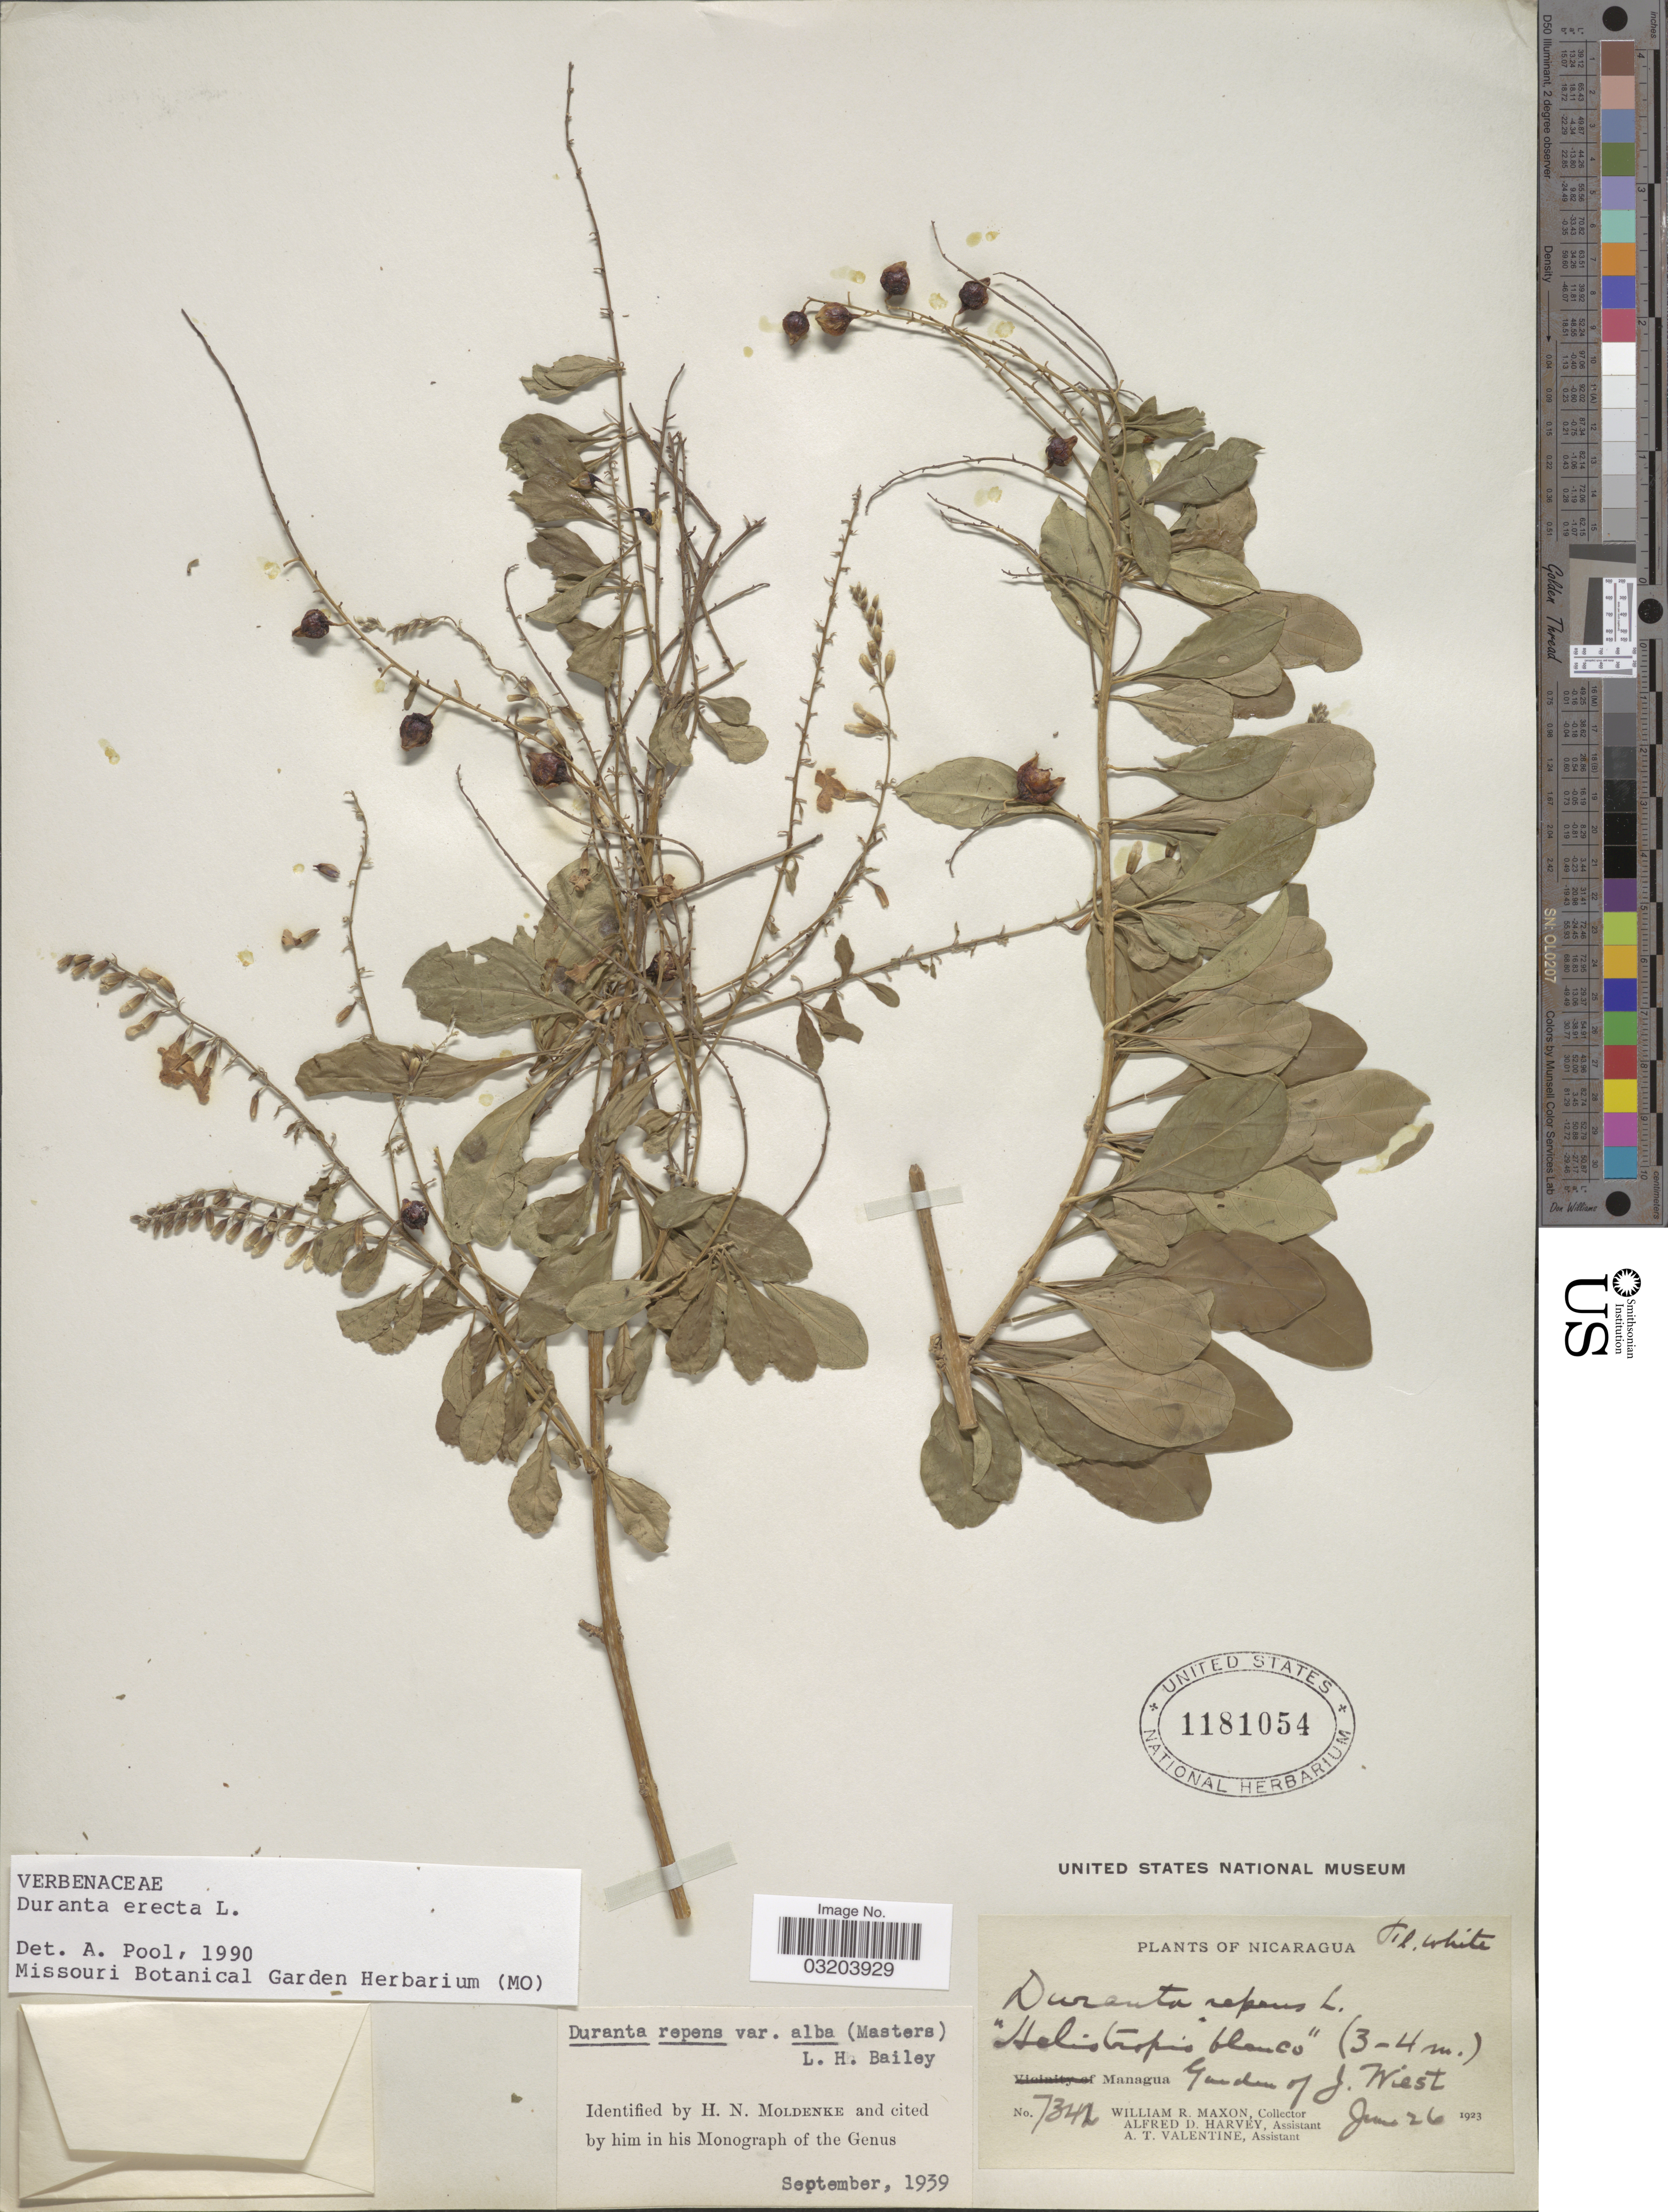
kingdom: Plantae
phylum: Tracheophyta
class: Magnoliopsida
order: Lamiales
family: Verbenaceae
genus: Duranta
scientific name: Duranta erecta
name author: L.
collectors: W. R. Maxon, A. D. Harvey & A. Valentine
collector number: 7342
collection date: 1923-06-26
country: Nicaragua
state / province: Managua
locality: Garden of J. Wiest.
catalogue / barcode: US 1181054